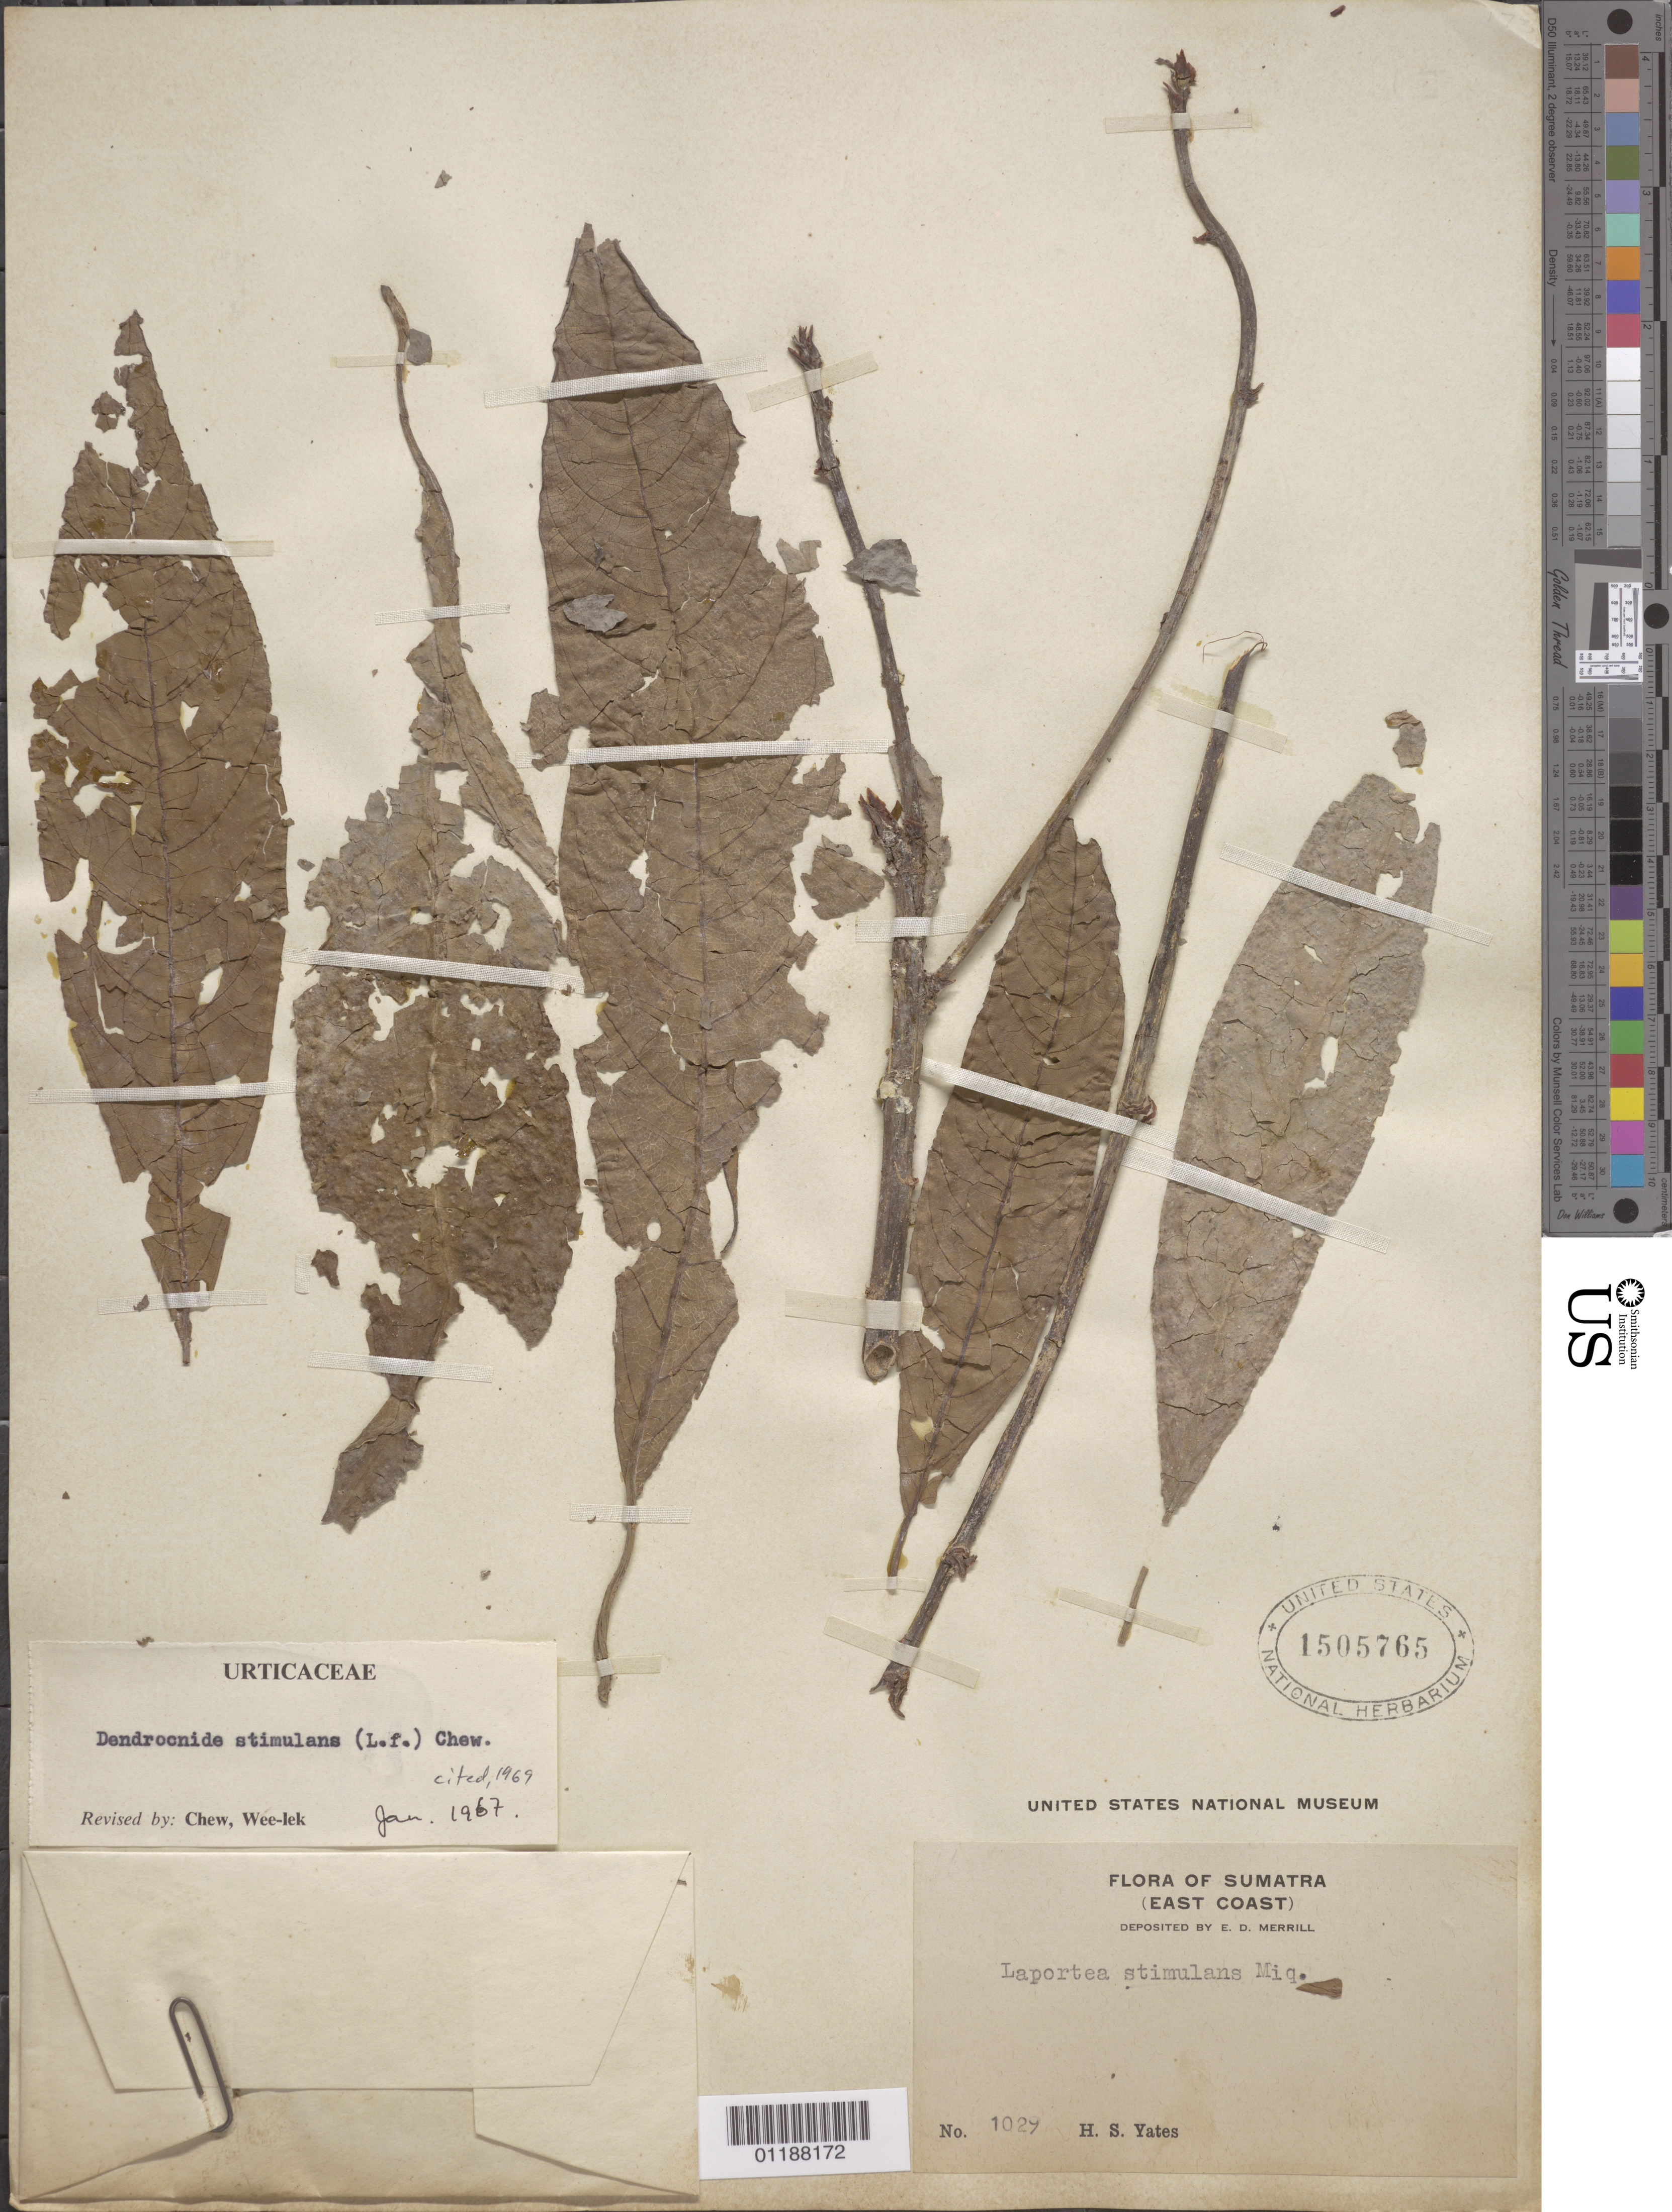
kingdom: Plantae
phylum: Tracheophyta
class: Magnoliopsida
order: Rosales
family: Urticaceae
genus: Dendrocnide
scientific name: Dendrocnide stimulans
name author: (L. f.) Chew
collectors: H. S. Yates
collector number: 1029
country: Indonesia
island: Sumatra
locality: East Coast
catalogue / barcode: US 1505765